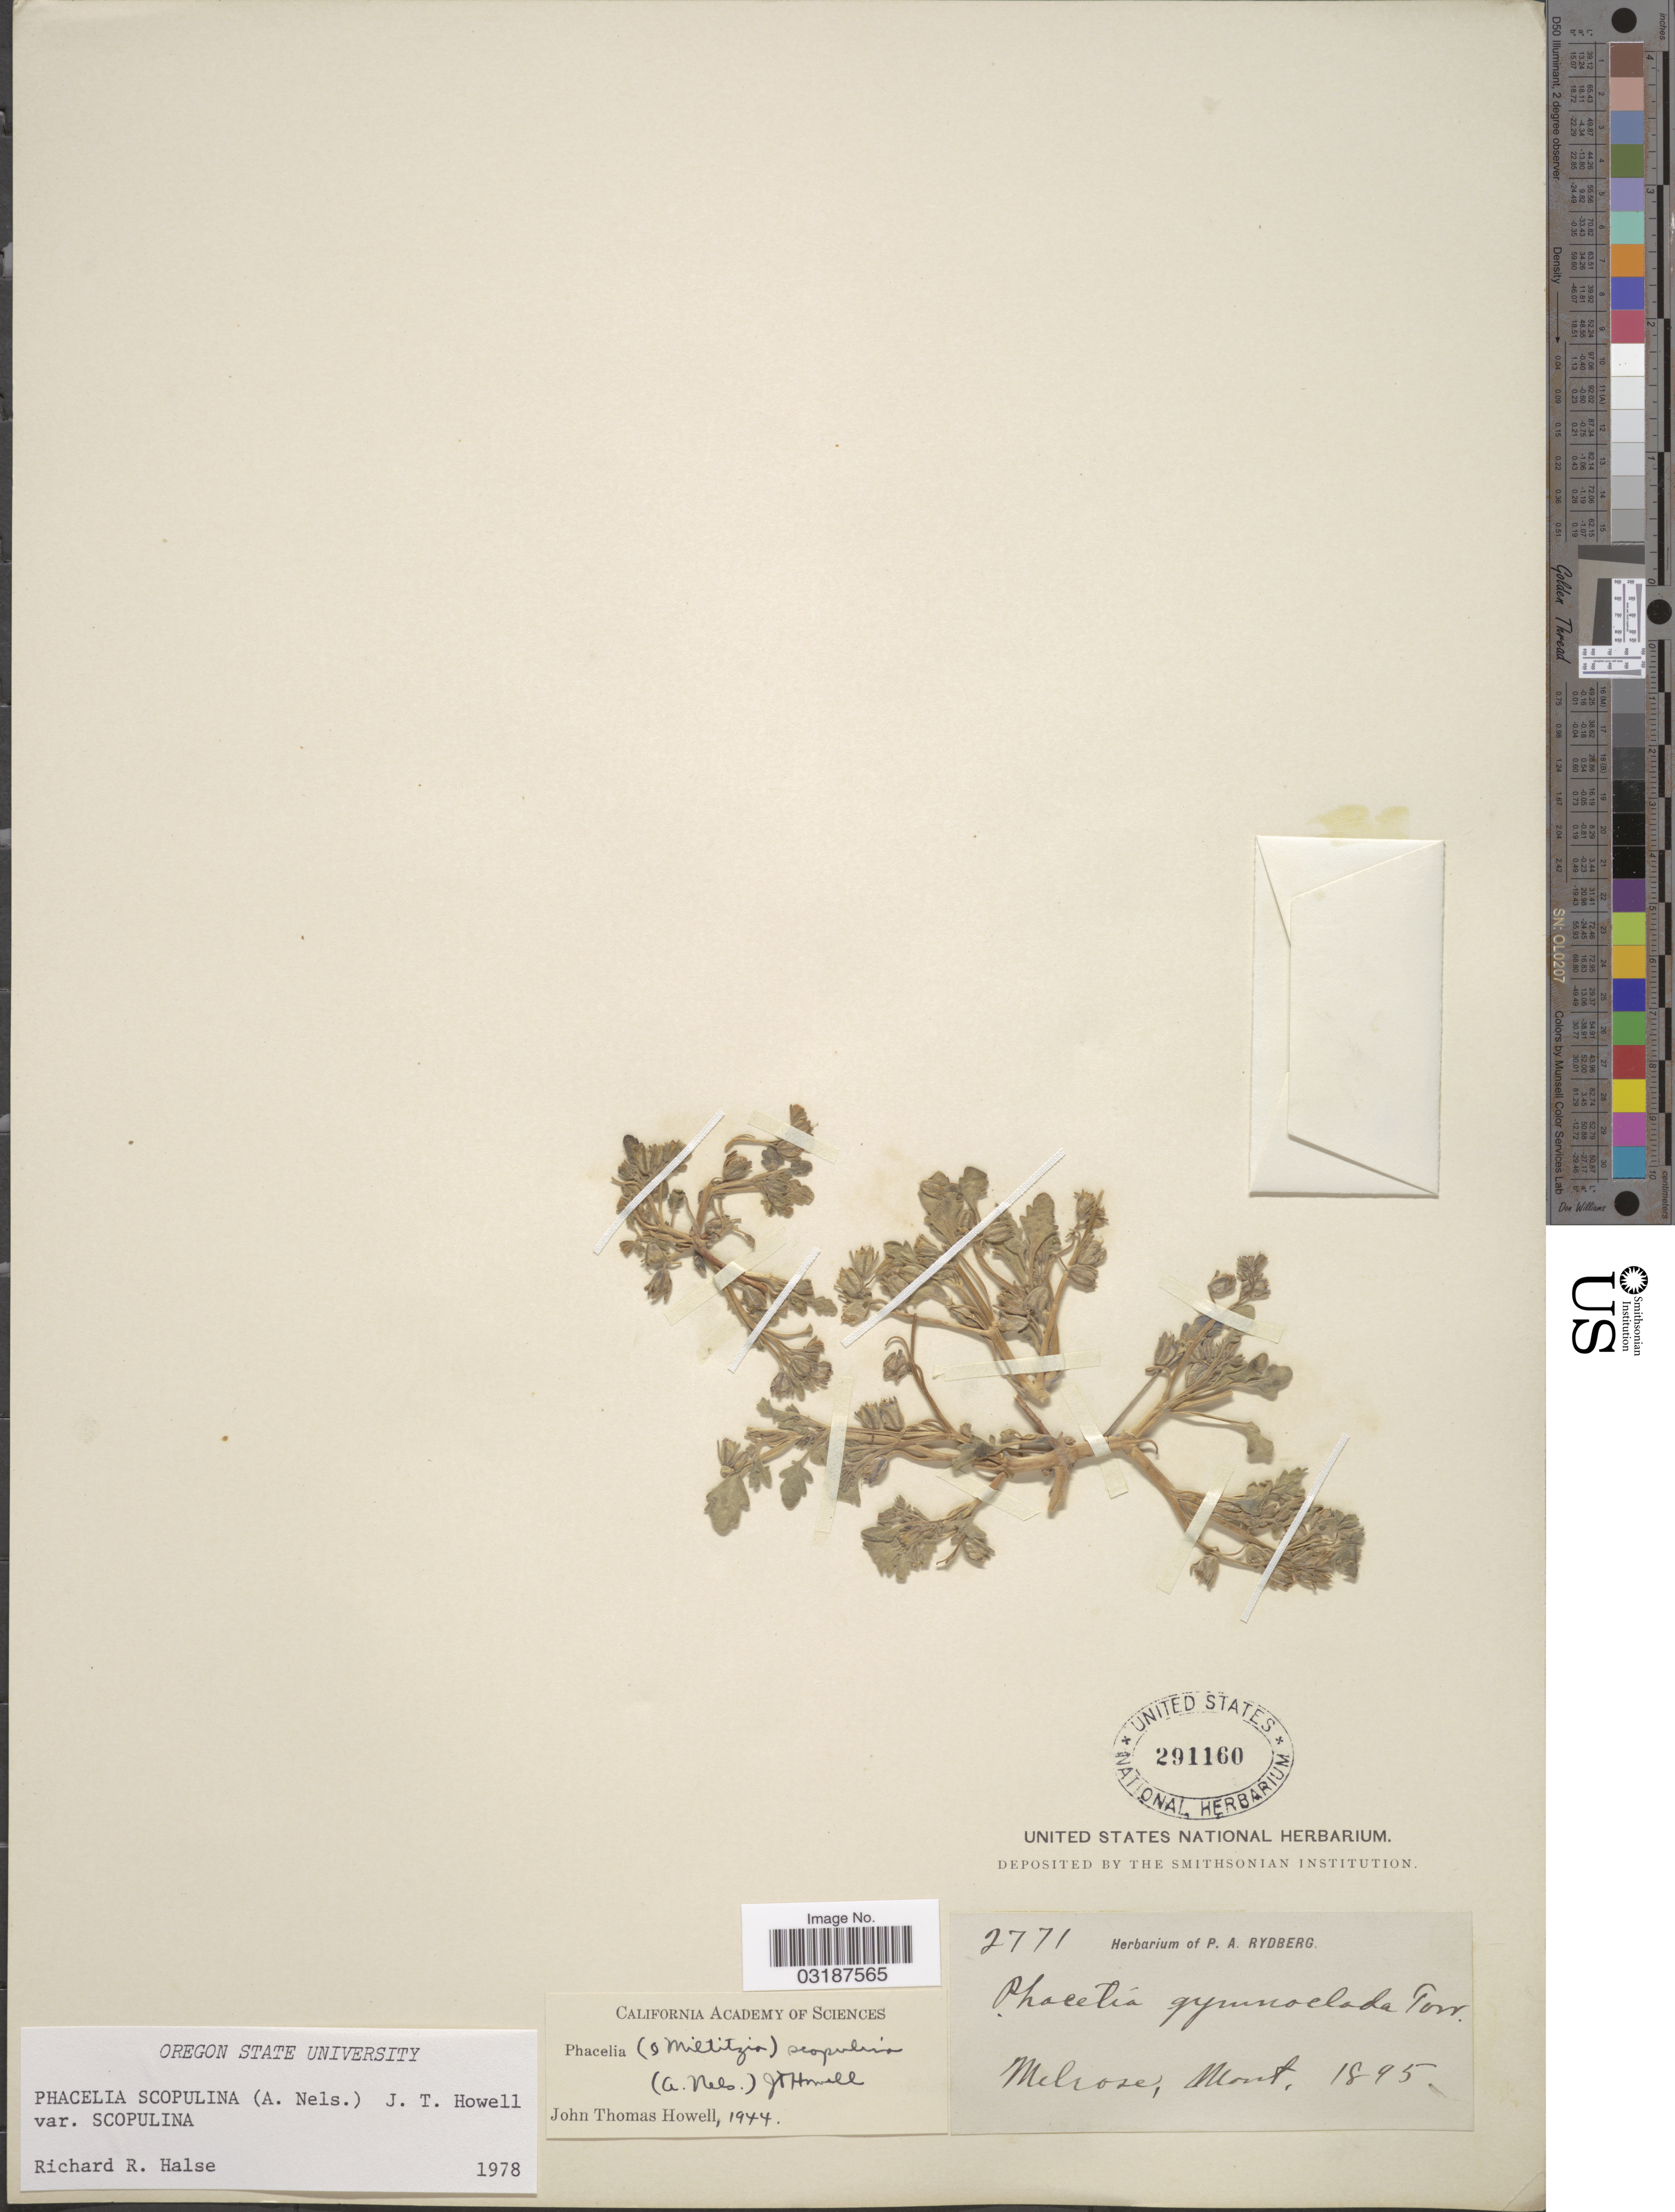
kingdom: Plantae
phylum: Tracheophyta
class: Magnoliopsida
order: Boraginales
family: Hydrophyllaceae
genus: Phacelia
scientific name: Phacelia scopulina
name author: (A. Nelson) J.T. Howell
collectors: ex herb. P. A. Rydberg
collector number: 2771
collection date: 1895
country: United States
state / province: Montana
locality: Melrose.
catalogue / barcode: US 291160